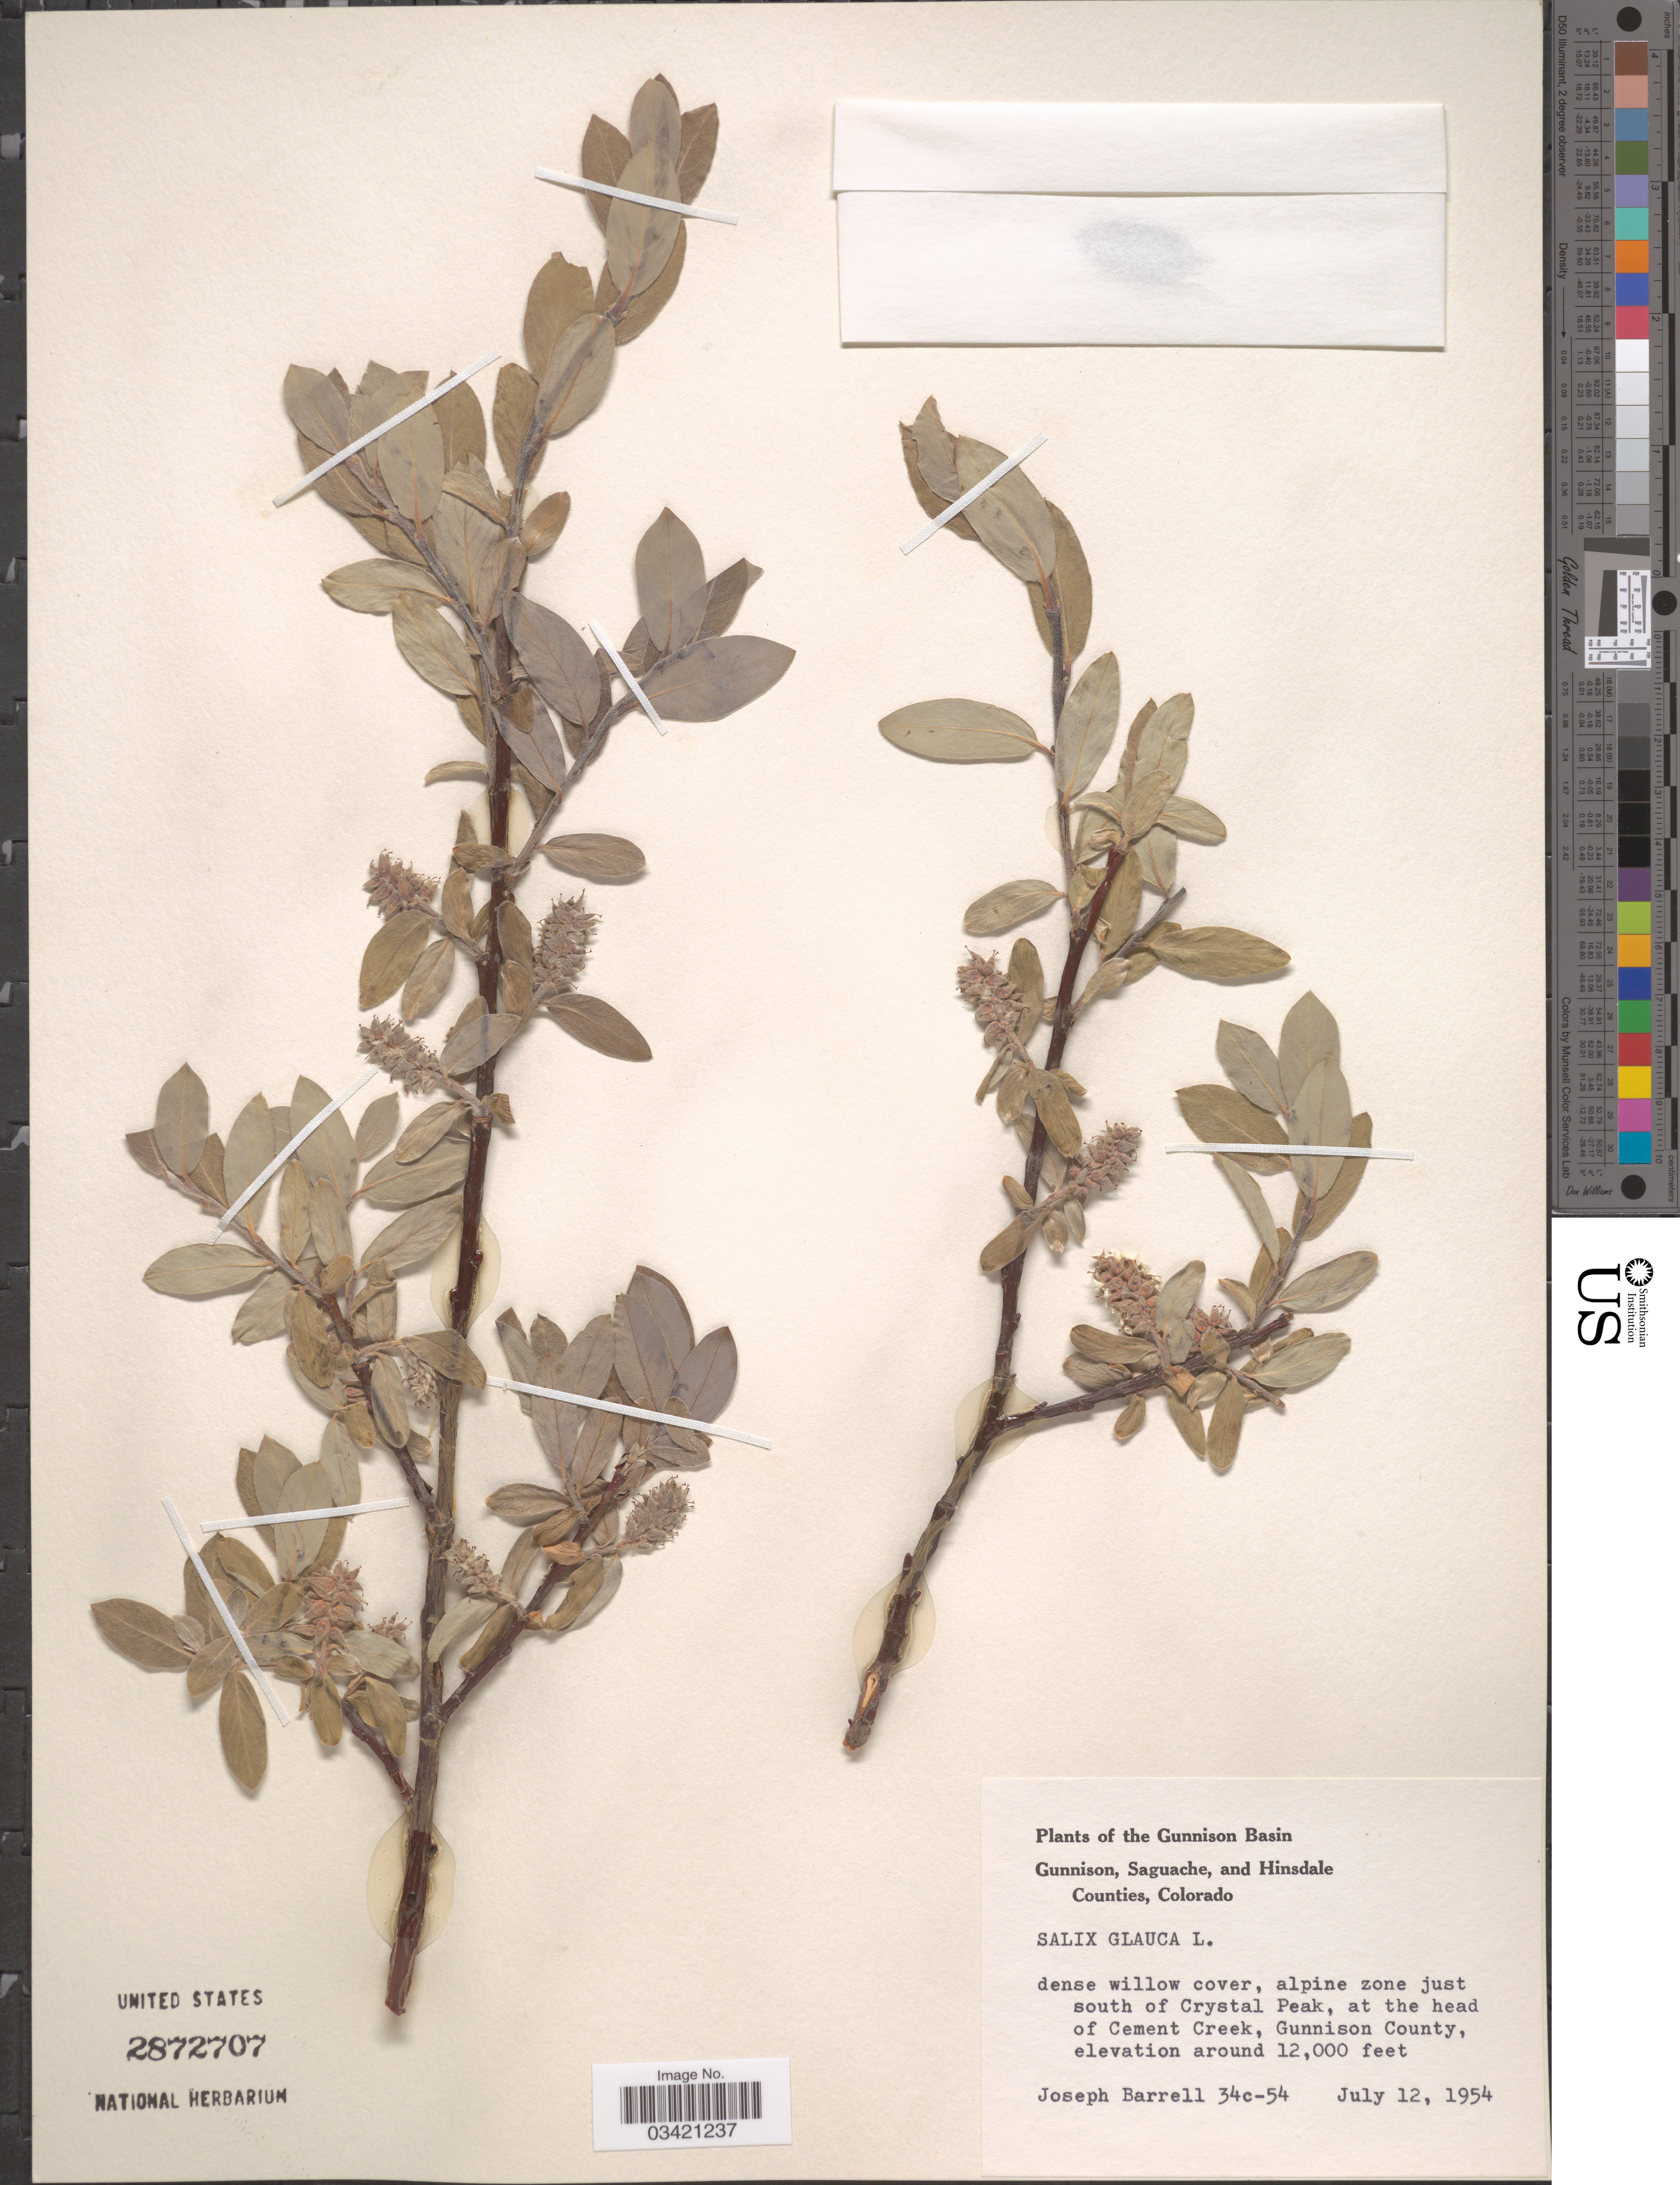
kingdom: Plantae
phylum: Tracheophyta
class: Magnoliopsida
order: Malpighiales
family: Salicaceae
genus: Salix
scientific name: Salix glauca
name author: L.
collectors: J. Barrell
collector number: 34c-54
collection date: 1954-07-12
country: United States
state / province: Colorado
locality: The Gunnison Basin. Alpine zone just south of Crystal Peak, at the head of Cement Creek, Gunnison County.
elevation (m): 3658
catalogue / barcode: US 2872707